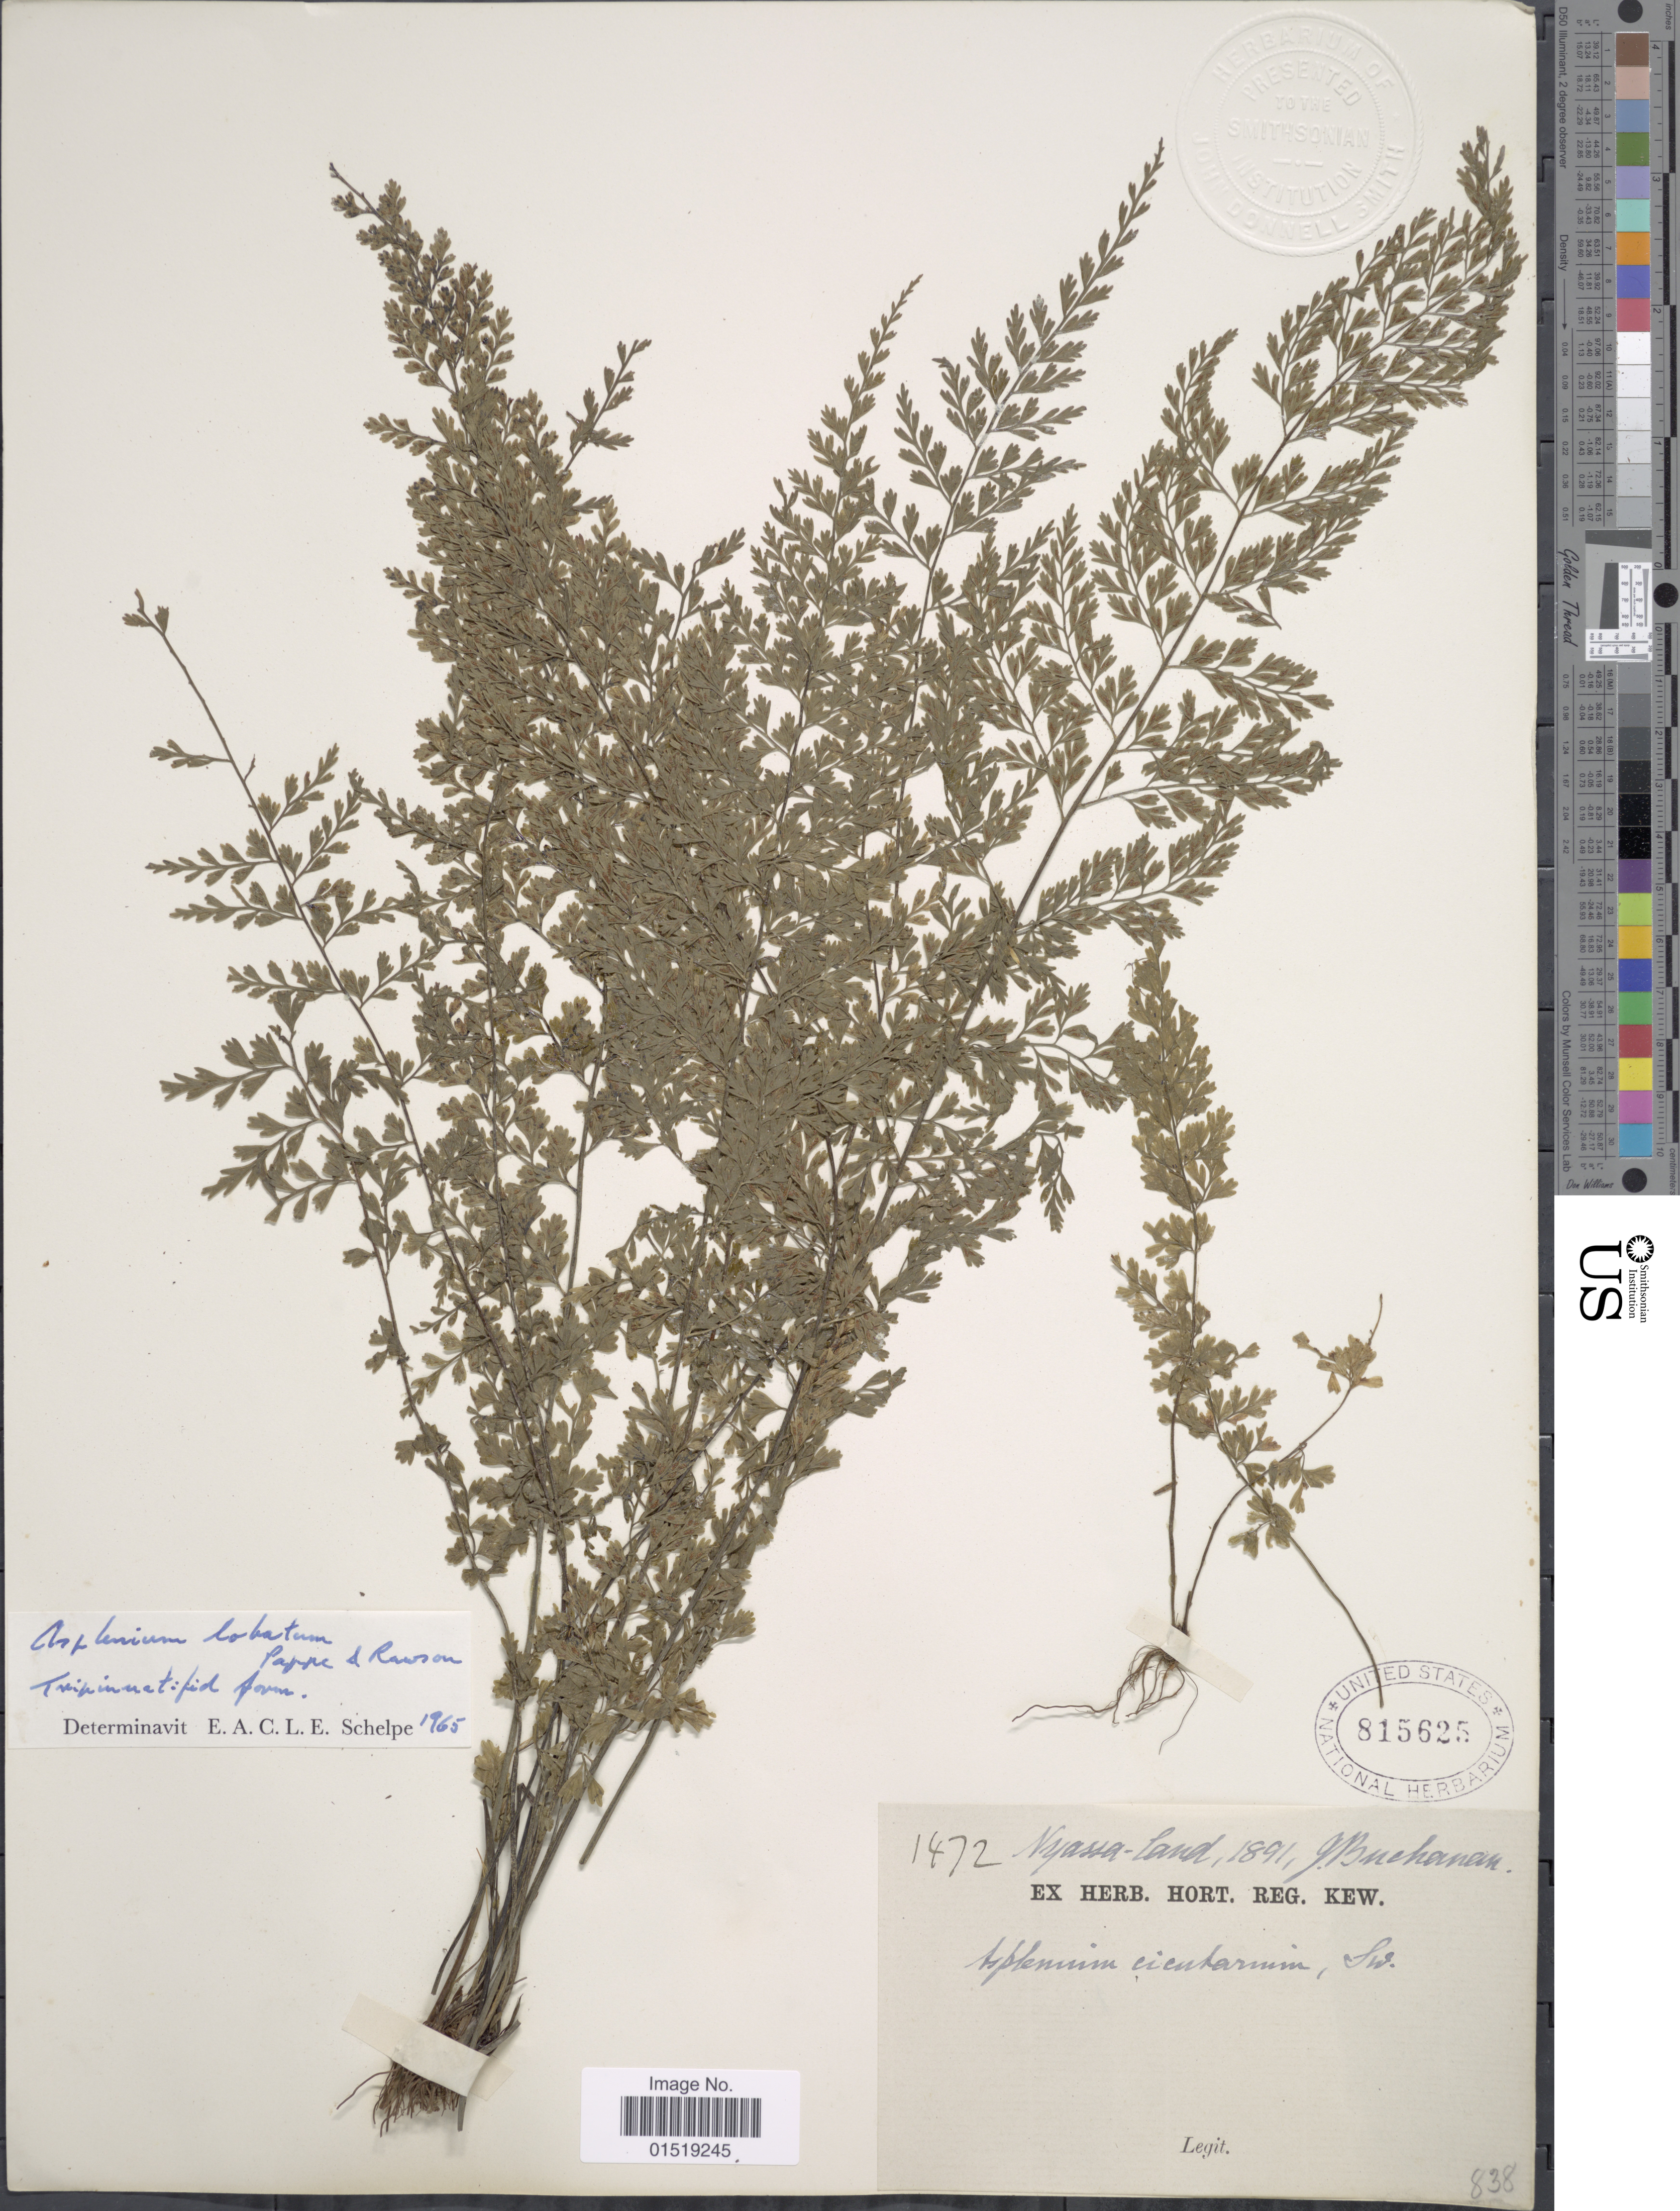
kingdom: Plantae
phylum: Tracheophyta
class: Polypodiopsida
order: Polypodiales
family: Aspleniaceae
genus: Asplenium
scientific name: Asplenium lobatum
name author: Pappe & Rawson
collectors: J. Buchanan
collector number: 1472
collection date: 1891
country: Malawi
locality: Nyasaland.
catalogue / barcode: US 815625